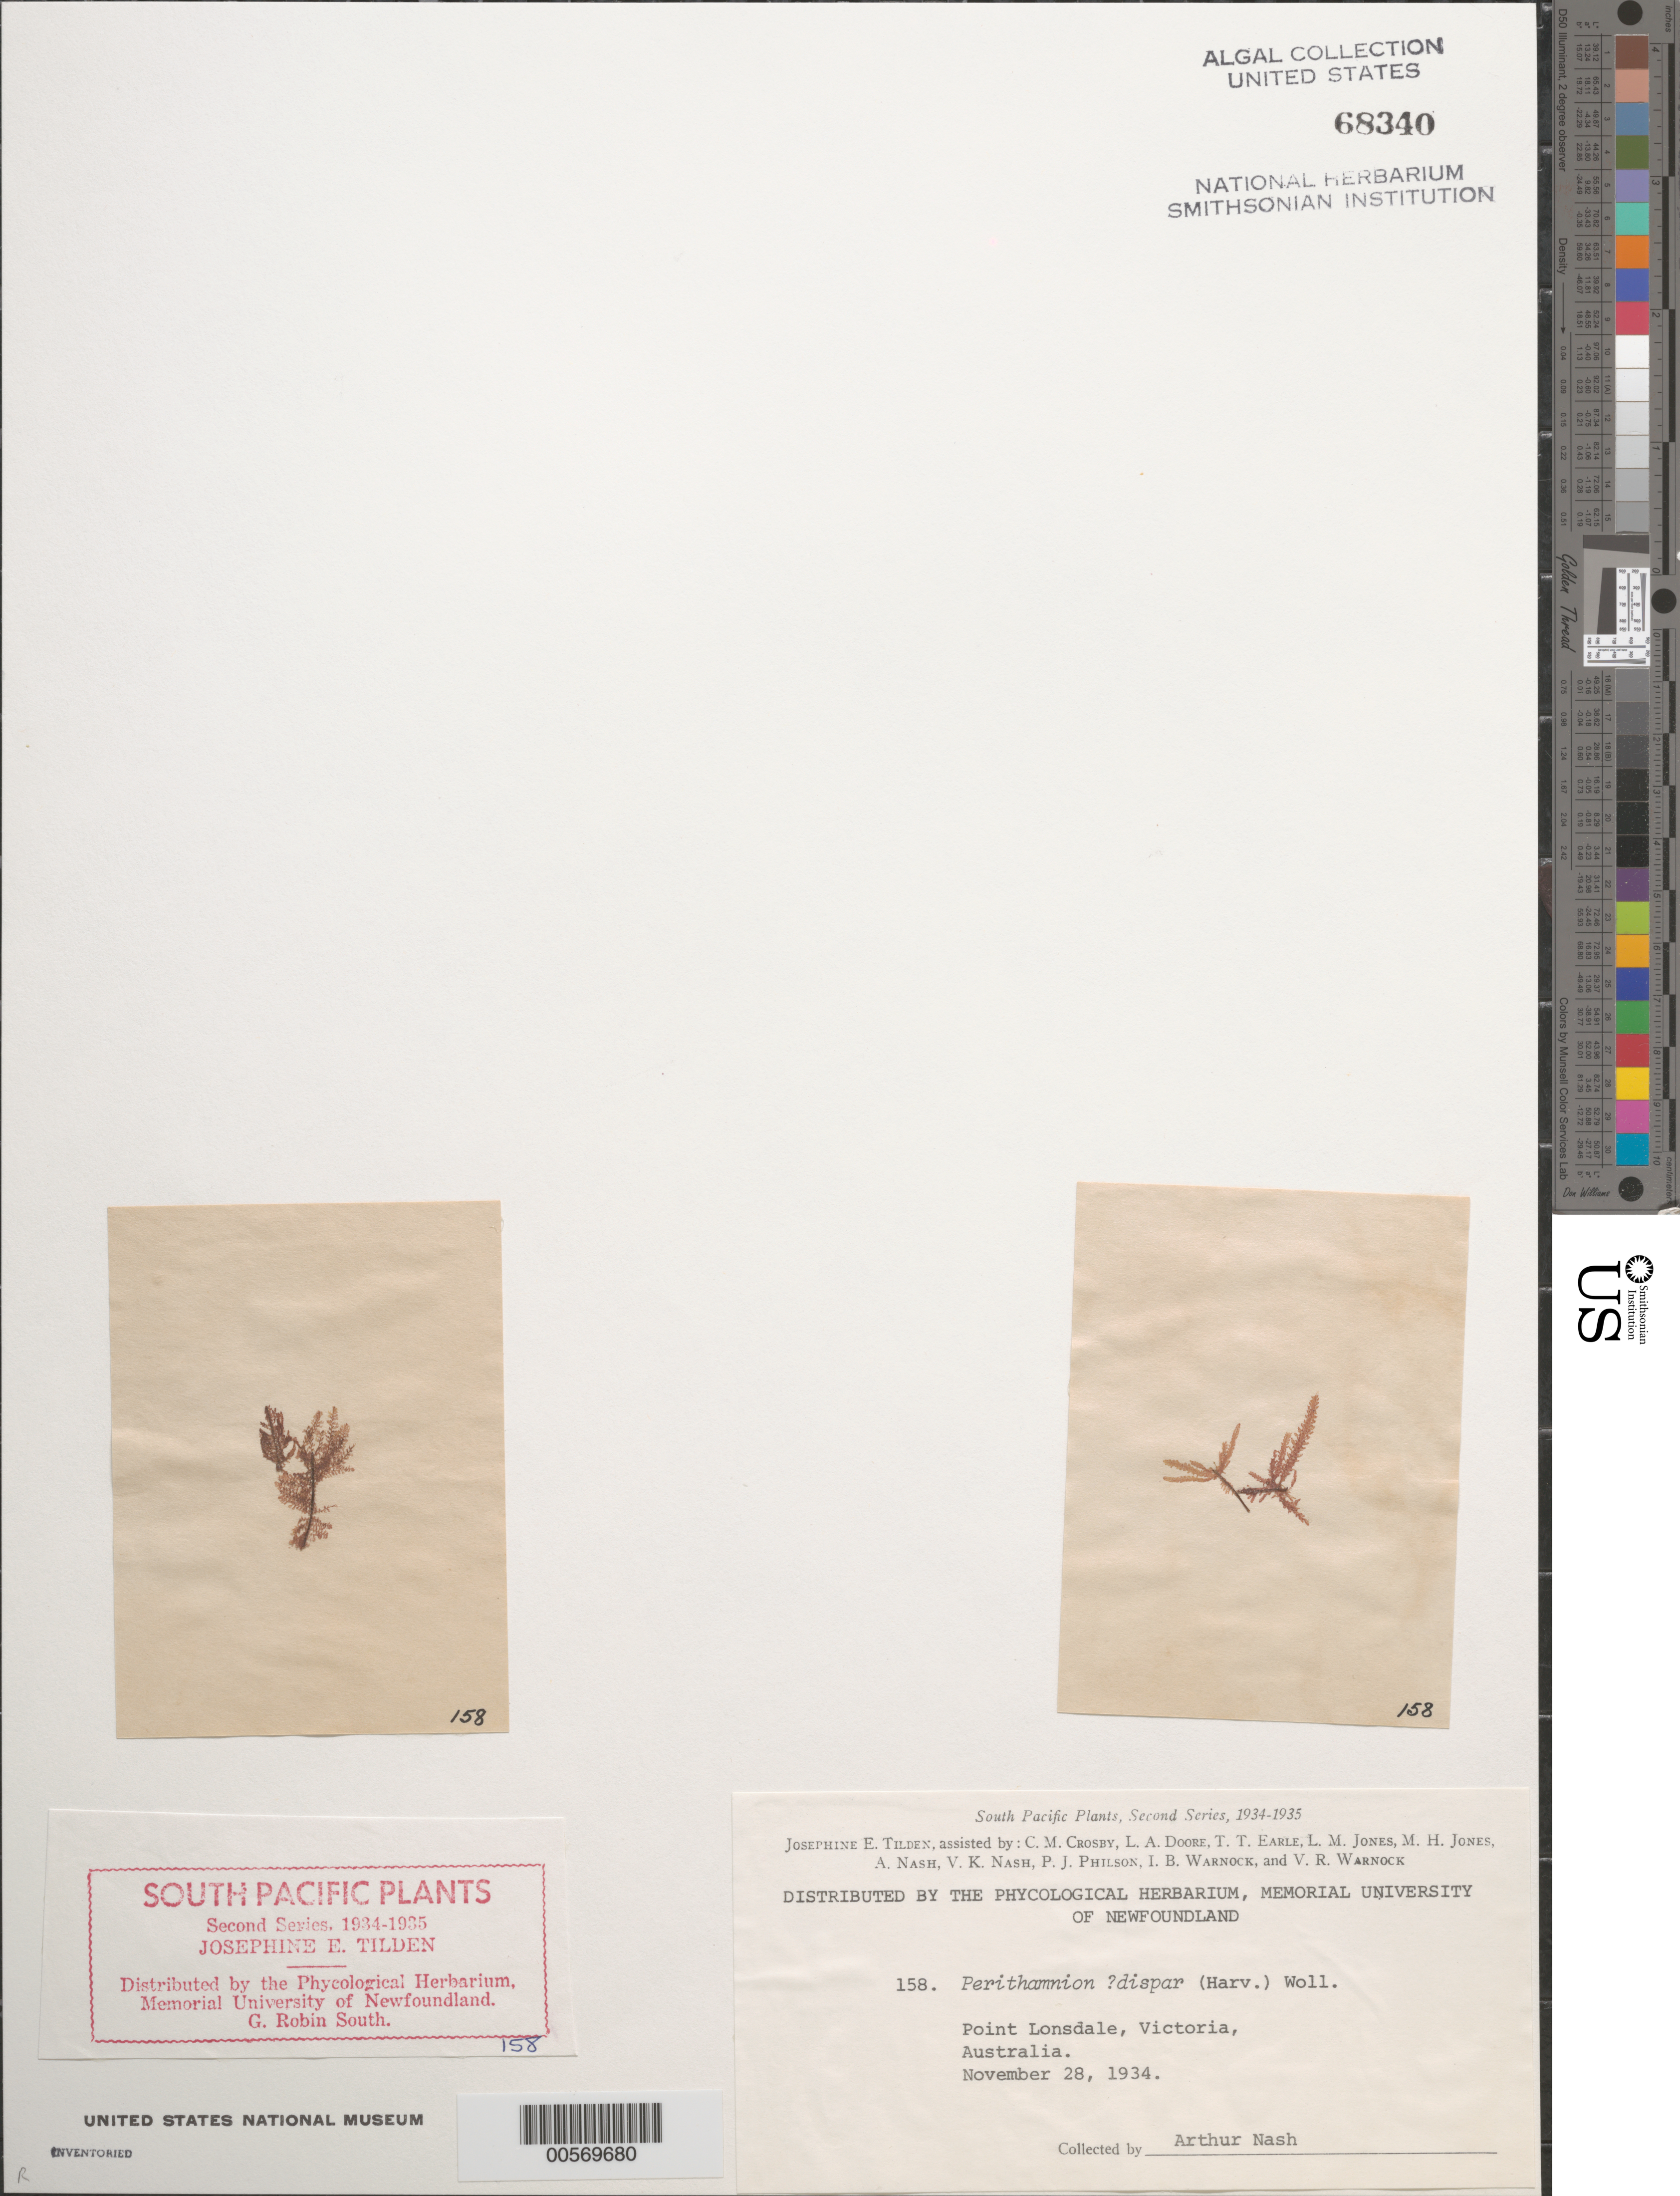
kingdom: Plantae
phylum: Rhodophyta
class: Florideophyceae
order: Ceramiales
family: Ceramiaceae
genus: Elisiella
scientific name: Elisiella dispar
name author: (Harv.) Womersley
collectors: A. Nash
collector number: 158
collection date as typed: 28 Nov 1934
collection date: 1934-11-28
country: Australia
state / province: Victoria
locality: Point lonsdale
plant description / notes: Tilden, South Pacific Plants, Second Series, 1934-1935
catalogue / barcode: US 68340